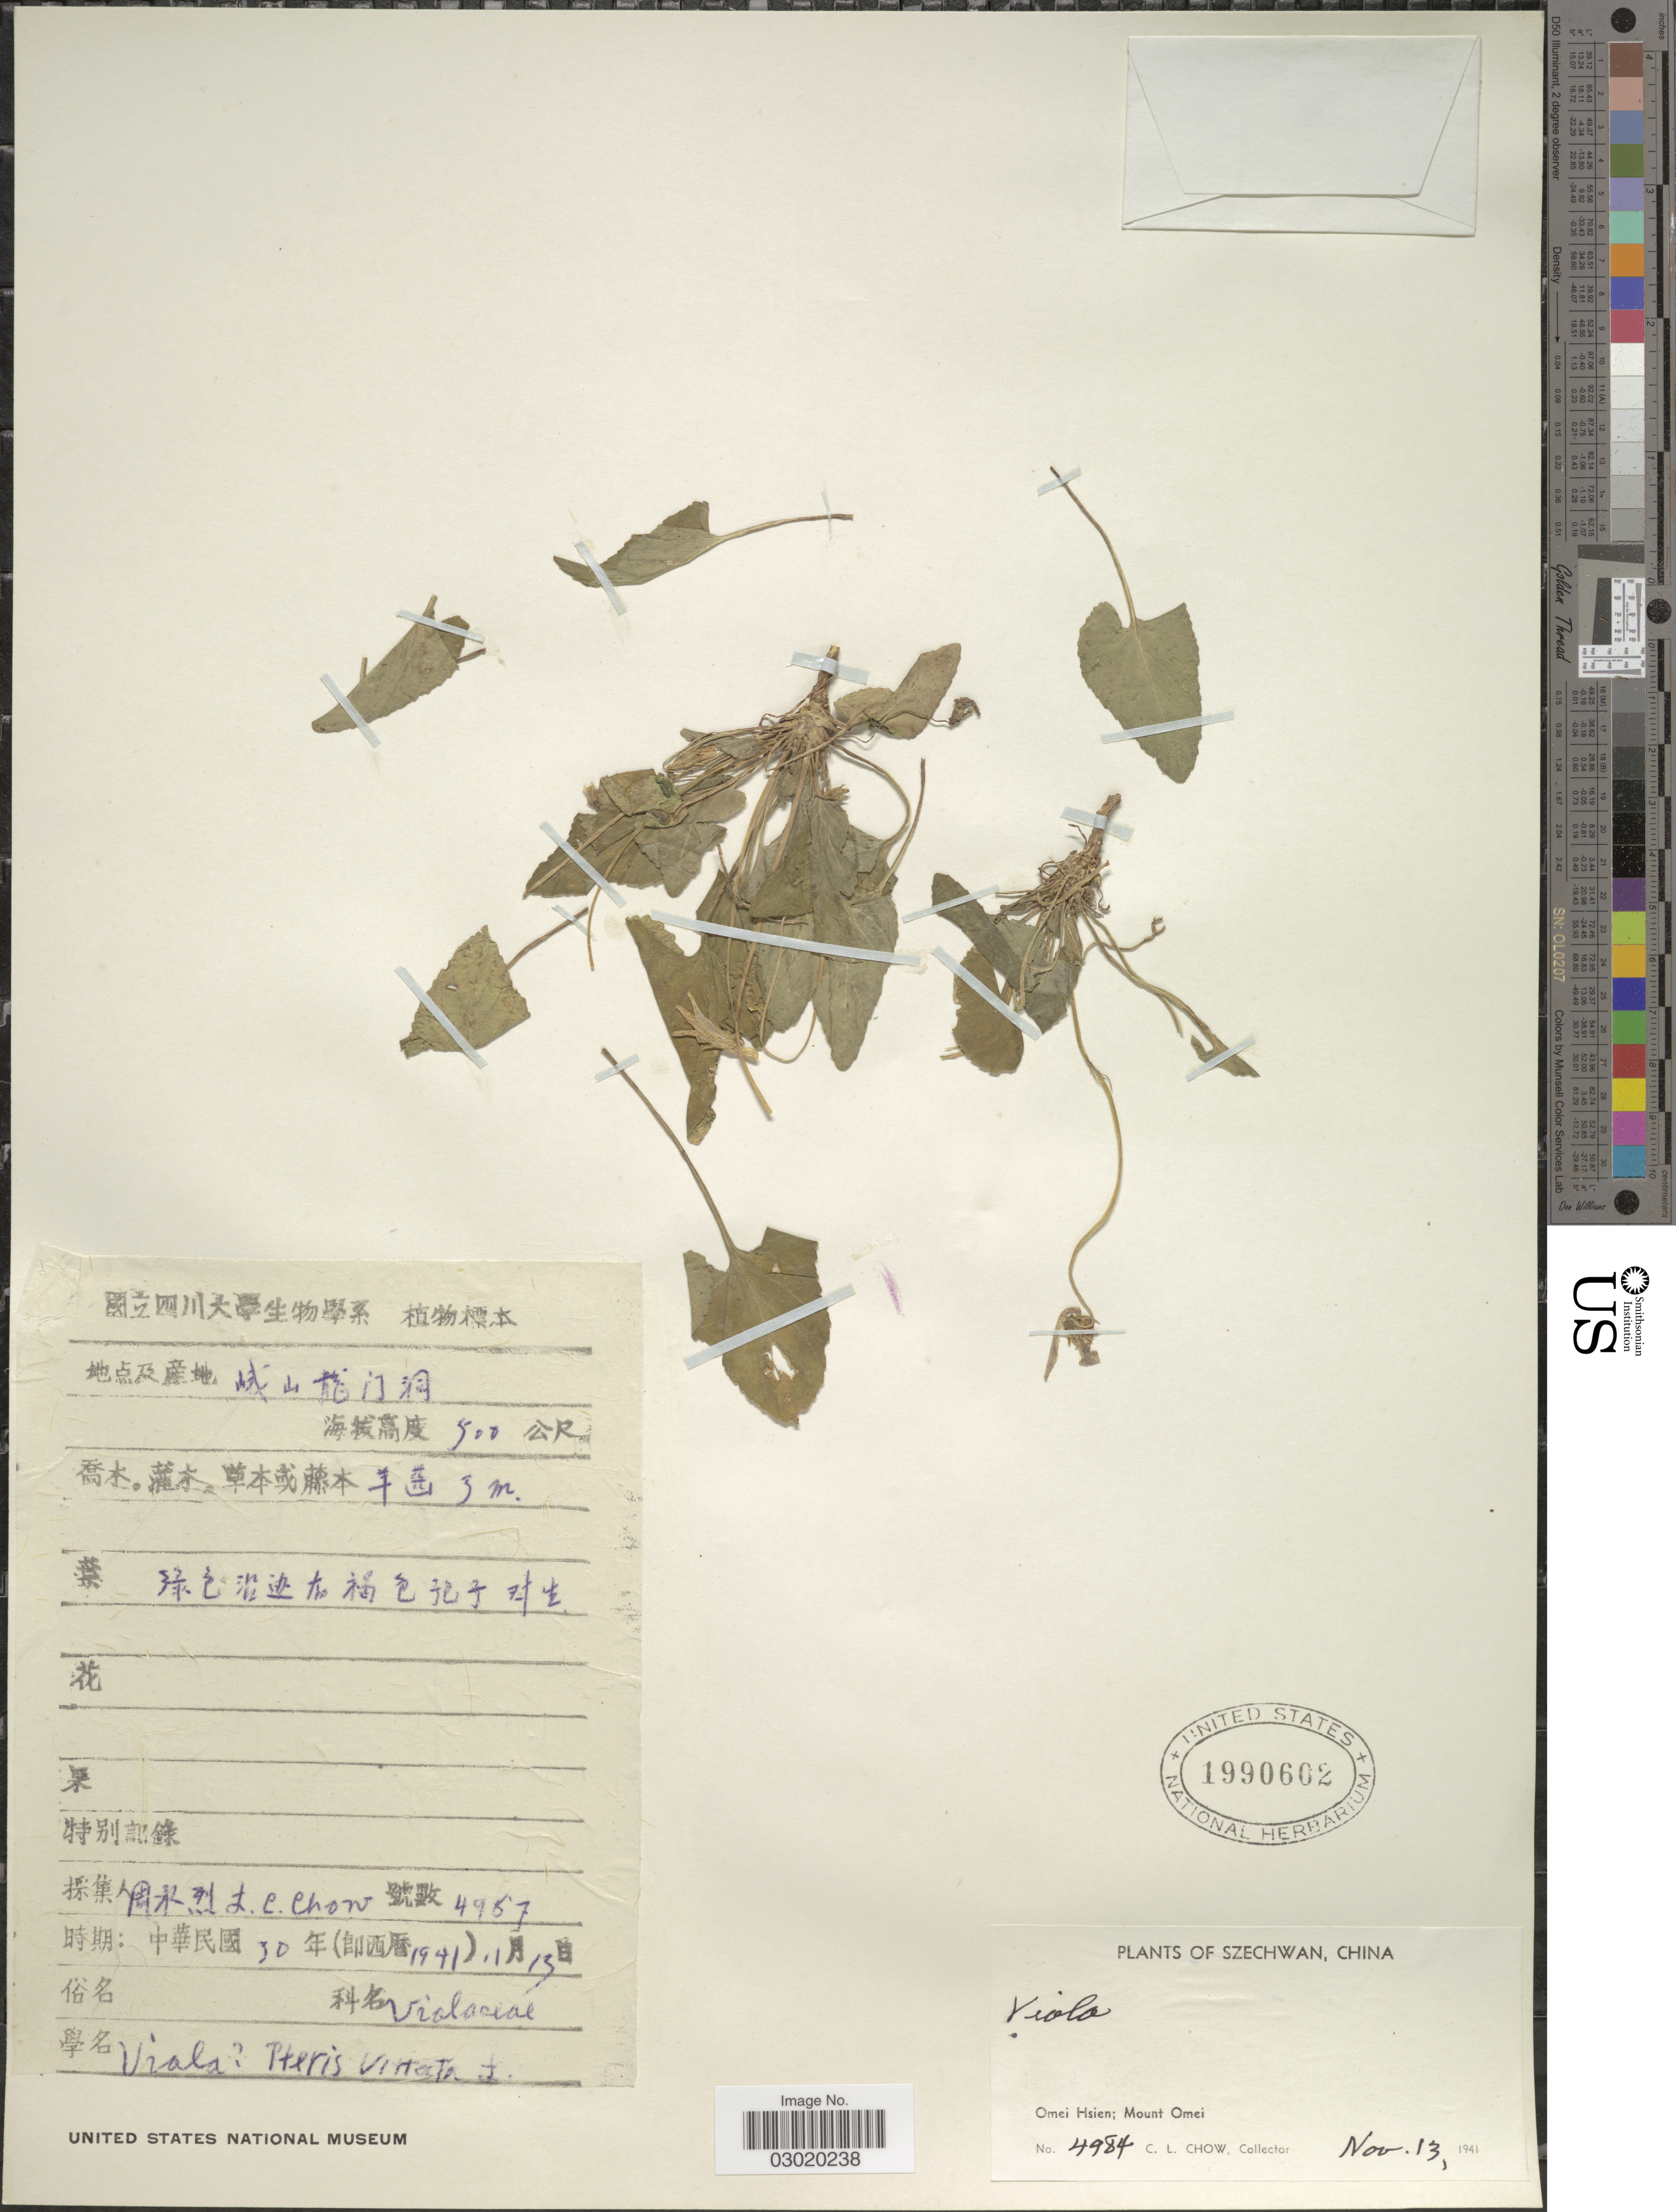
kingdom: Plantae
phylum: Tracheophyta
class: Magnoliopsida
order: Malpighiales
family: Violaceae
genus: Viola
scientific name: Viola sp.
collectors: C. Chow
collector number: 4984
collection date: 1941-11-13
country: China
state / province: Sichuan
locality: Szechwan, China, Omei Hsien: Mount Omei.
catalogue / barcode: US 1990602